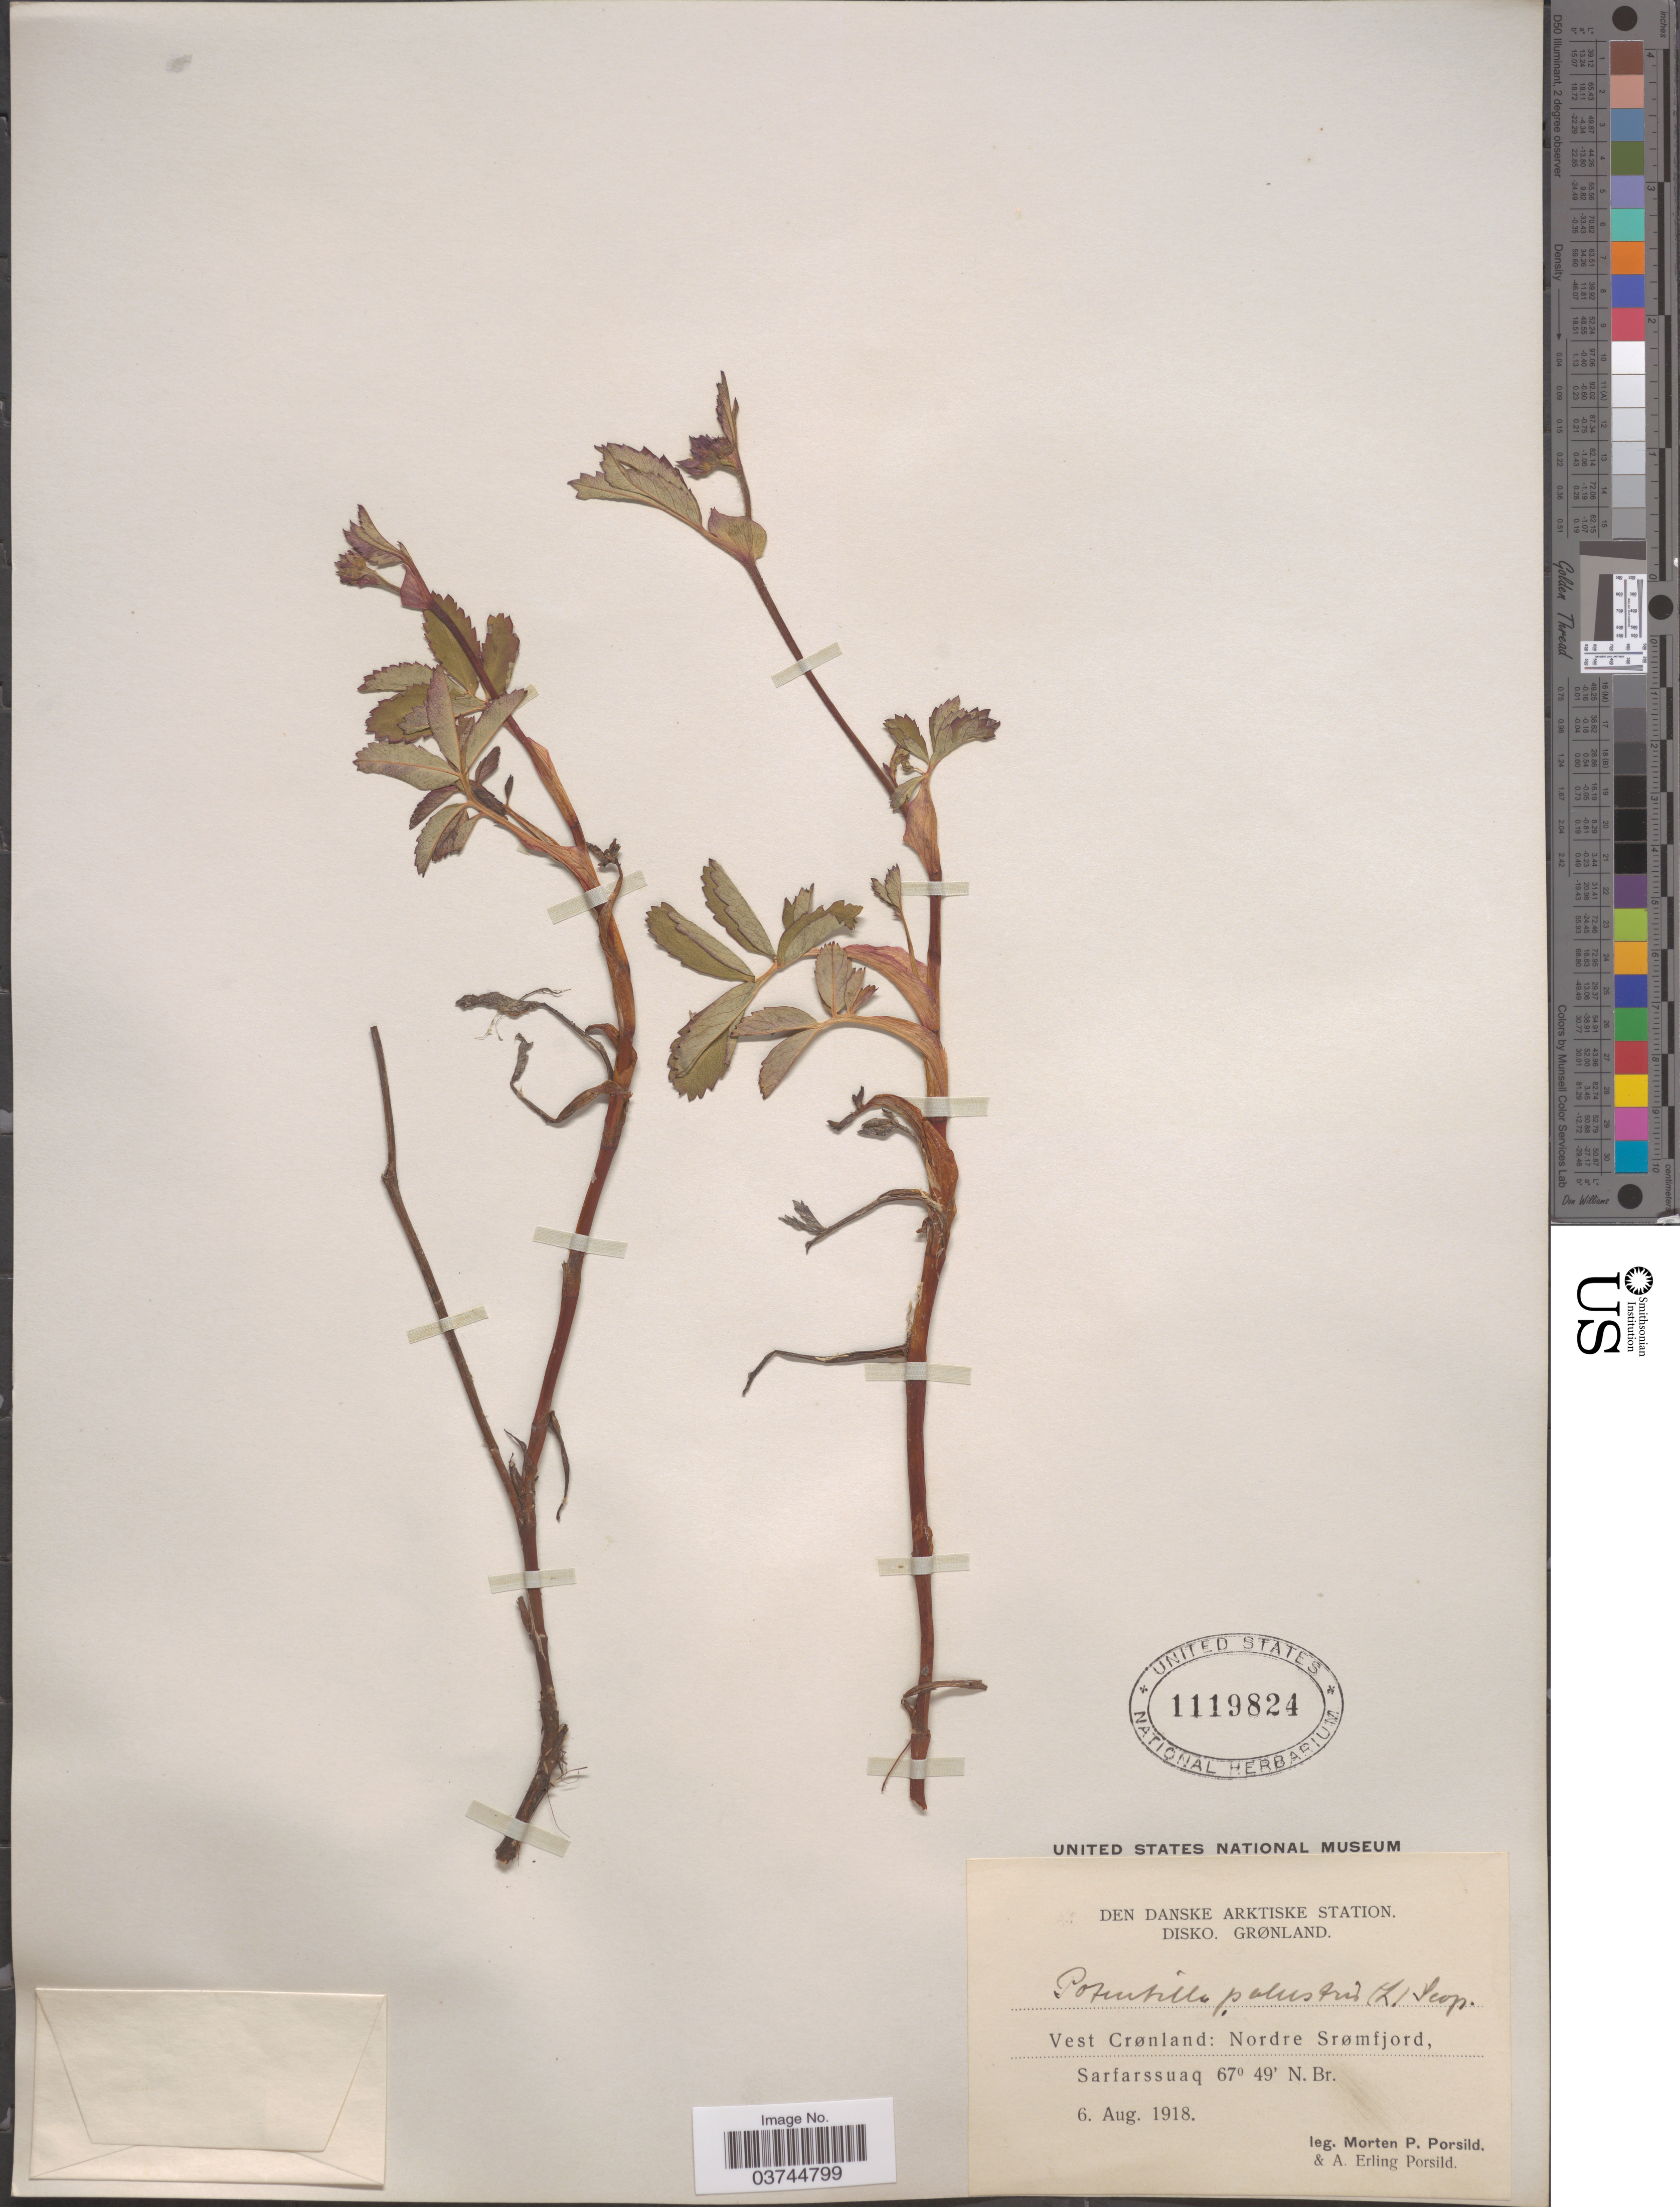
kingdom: Plantae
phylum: Tracheophyta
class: Magnoliopsida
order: Rosales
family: Rosaceae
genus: Comarum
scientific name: Comarum palustre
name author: L.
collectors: M. P. Porsild & A. E. Porsild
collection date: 1918-08-06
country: Greenland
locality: Den Danske Arktiske Station. Disko, Grønland. Vest Crønland: Nordre Srømfjord Sarfarssuaq.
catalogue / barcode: US 1119824